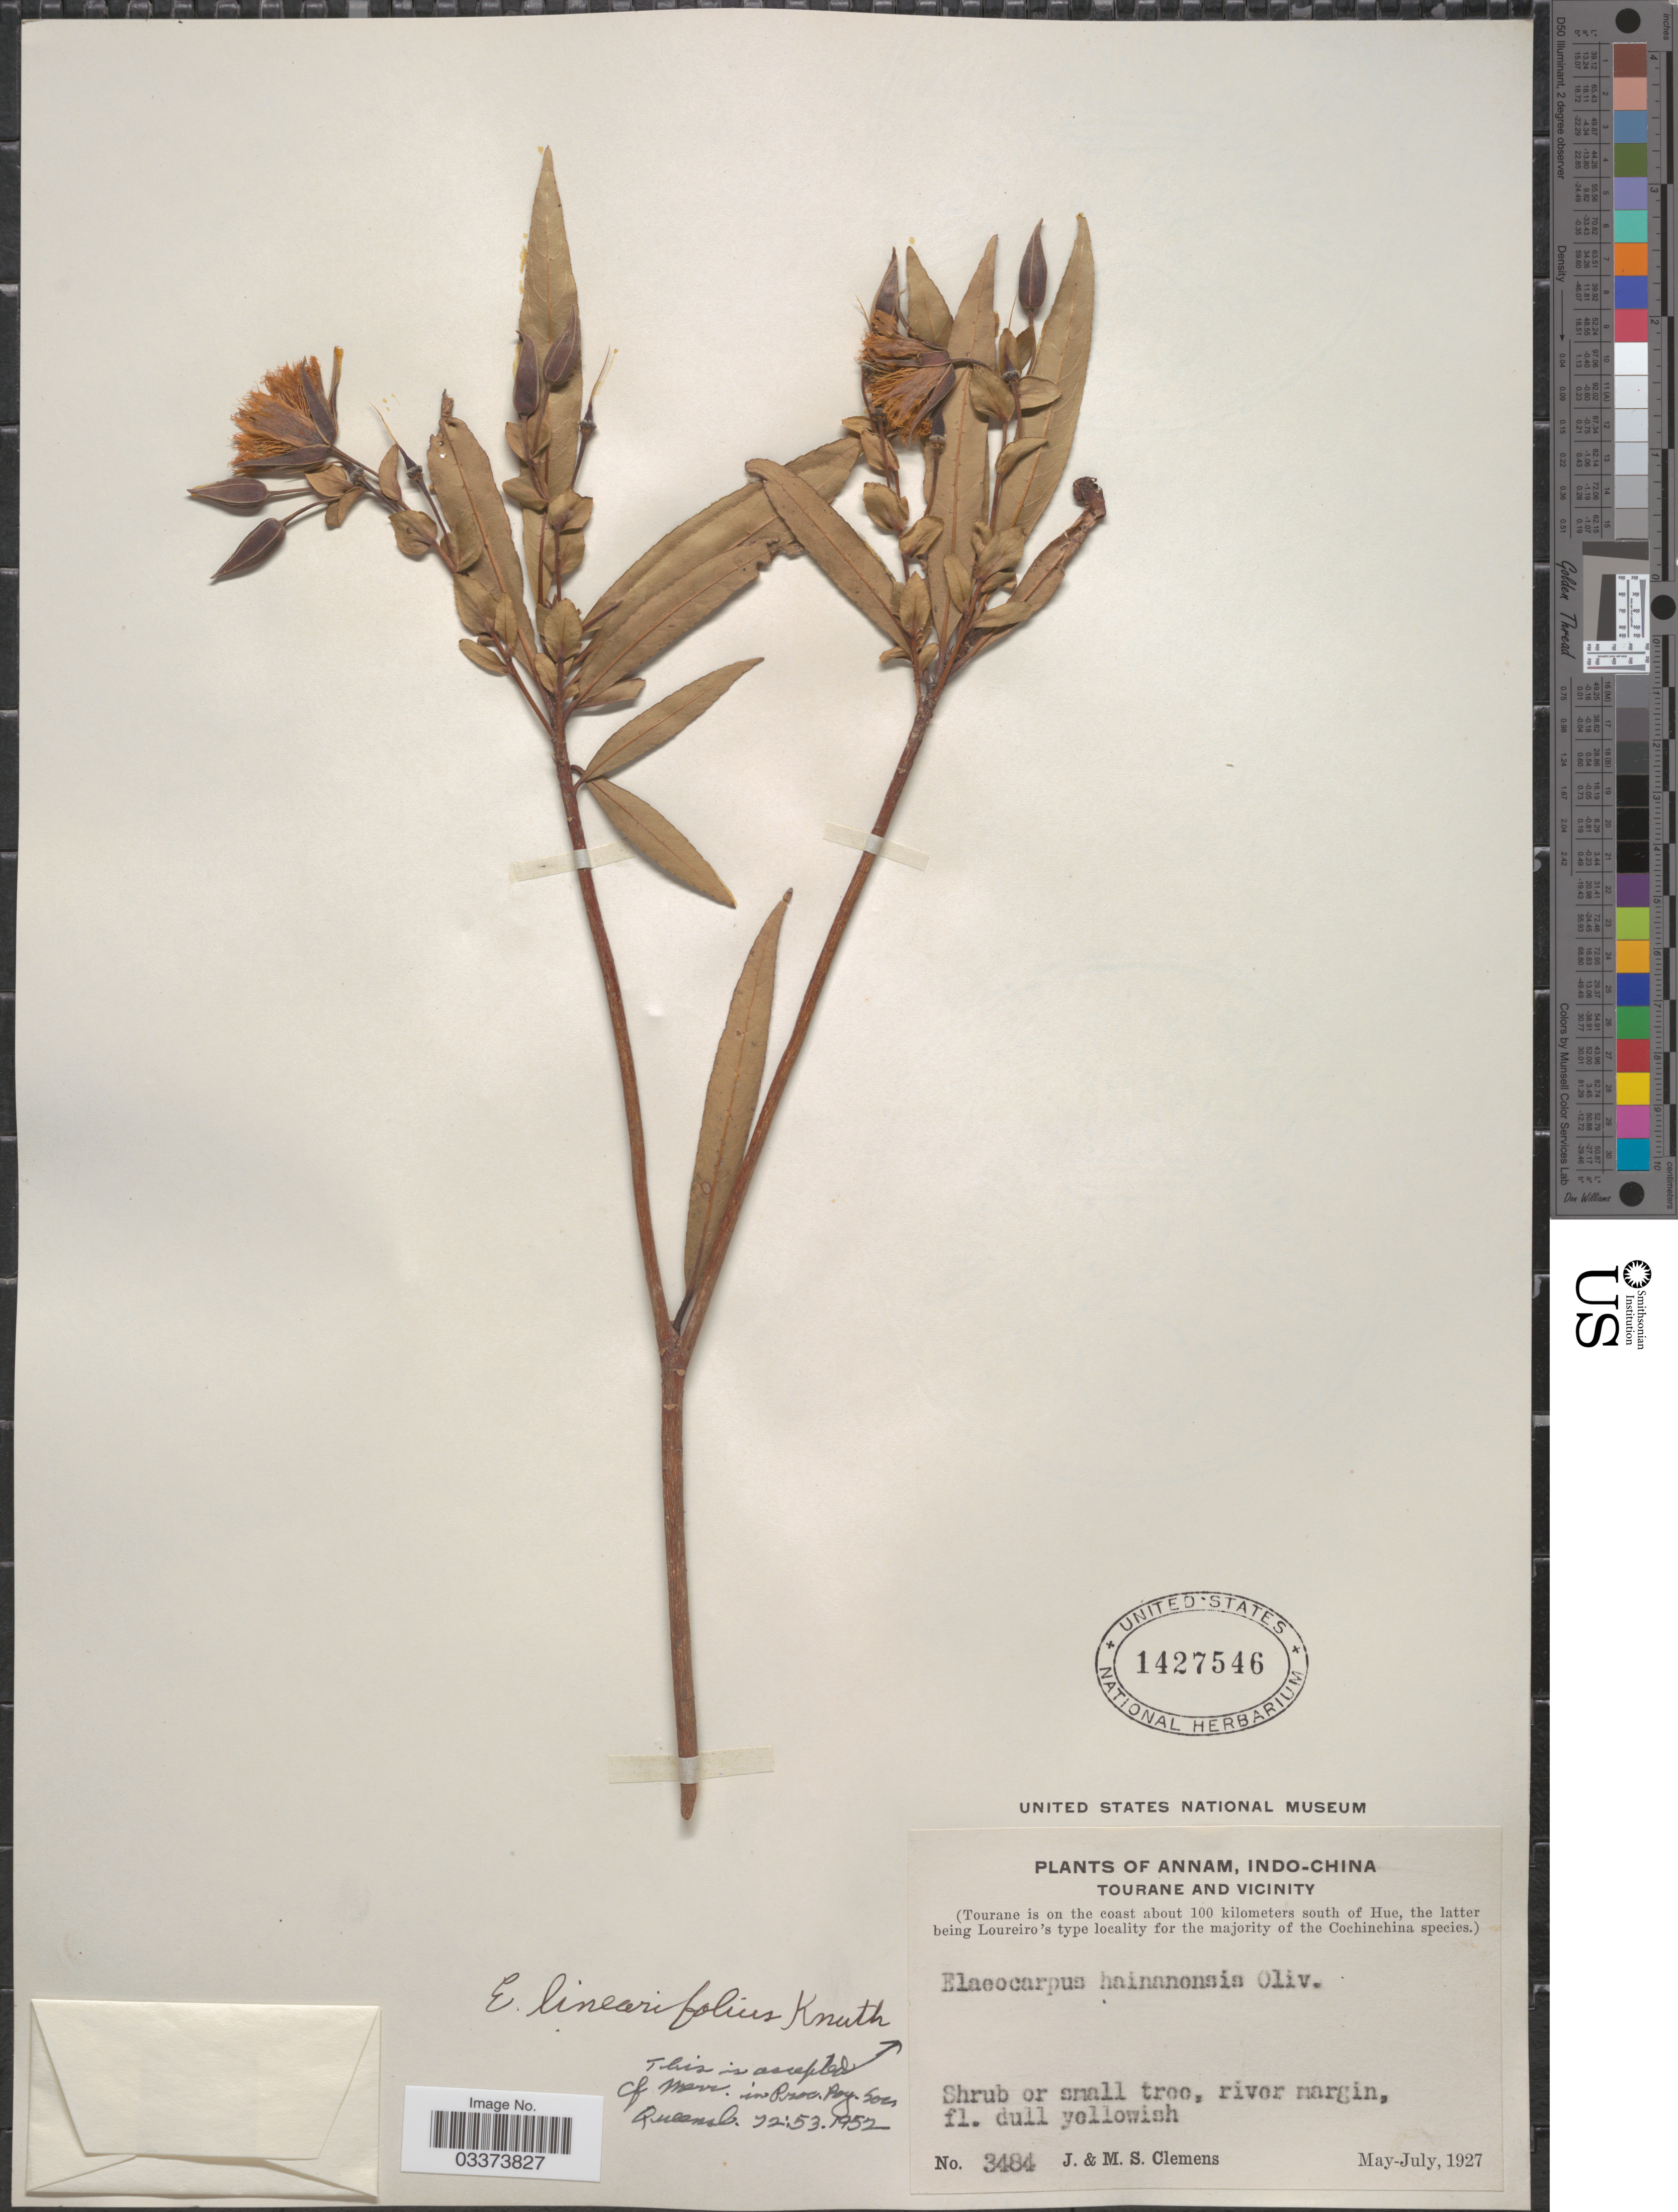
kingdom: Plantae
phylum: Tracheophyta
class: Magnoliopsida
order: Oxalidales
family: Elaeocarpaceae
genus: Elaeocarpus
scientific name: Elaeocarpus hainanensis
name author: Oliv.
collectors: J. Clemens & M. S. Clemens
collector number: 3484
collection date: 1927-05/1927-07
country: Vietnam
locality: Annam, Indo-China, Tourane and vicinity (Tourane is on the coast about 100 kilometers south of Hue).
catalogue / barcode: US 1427546